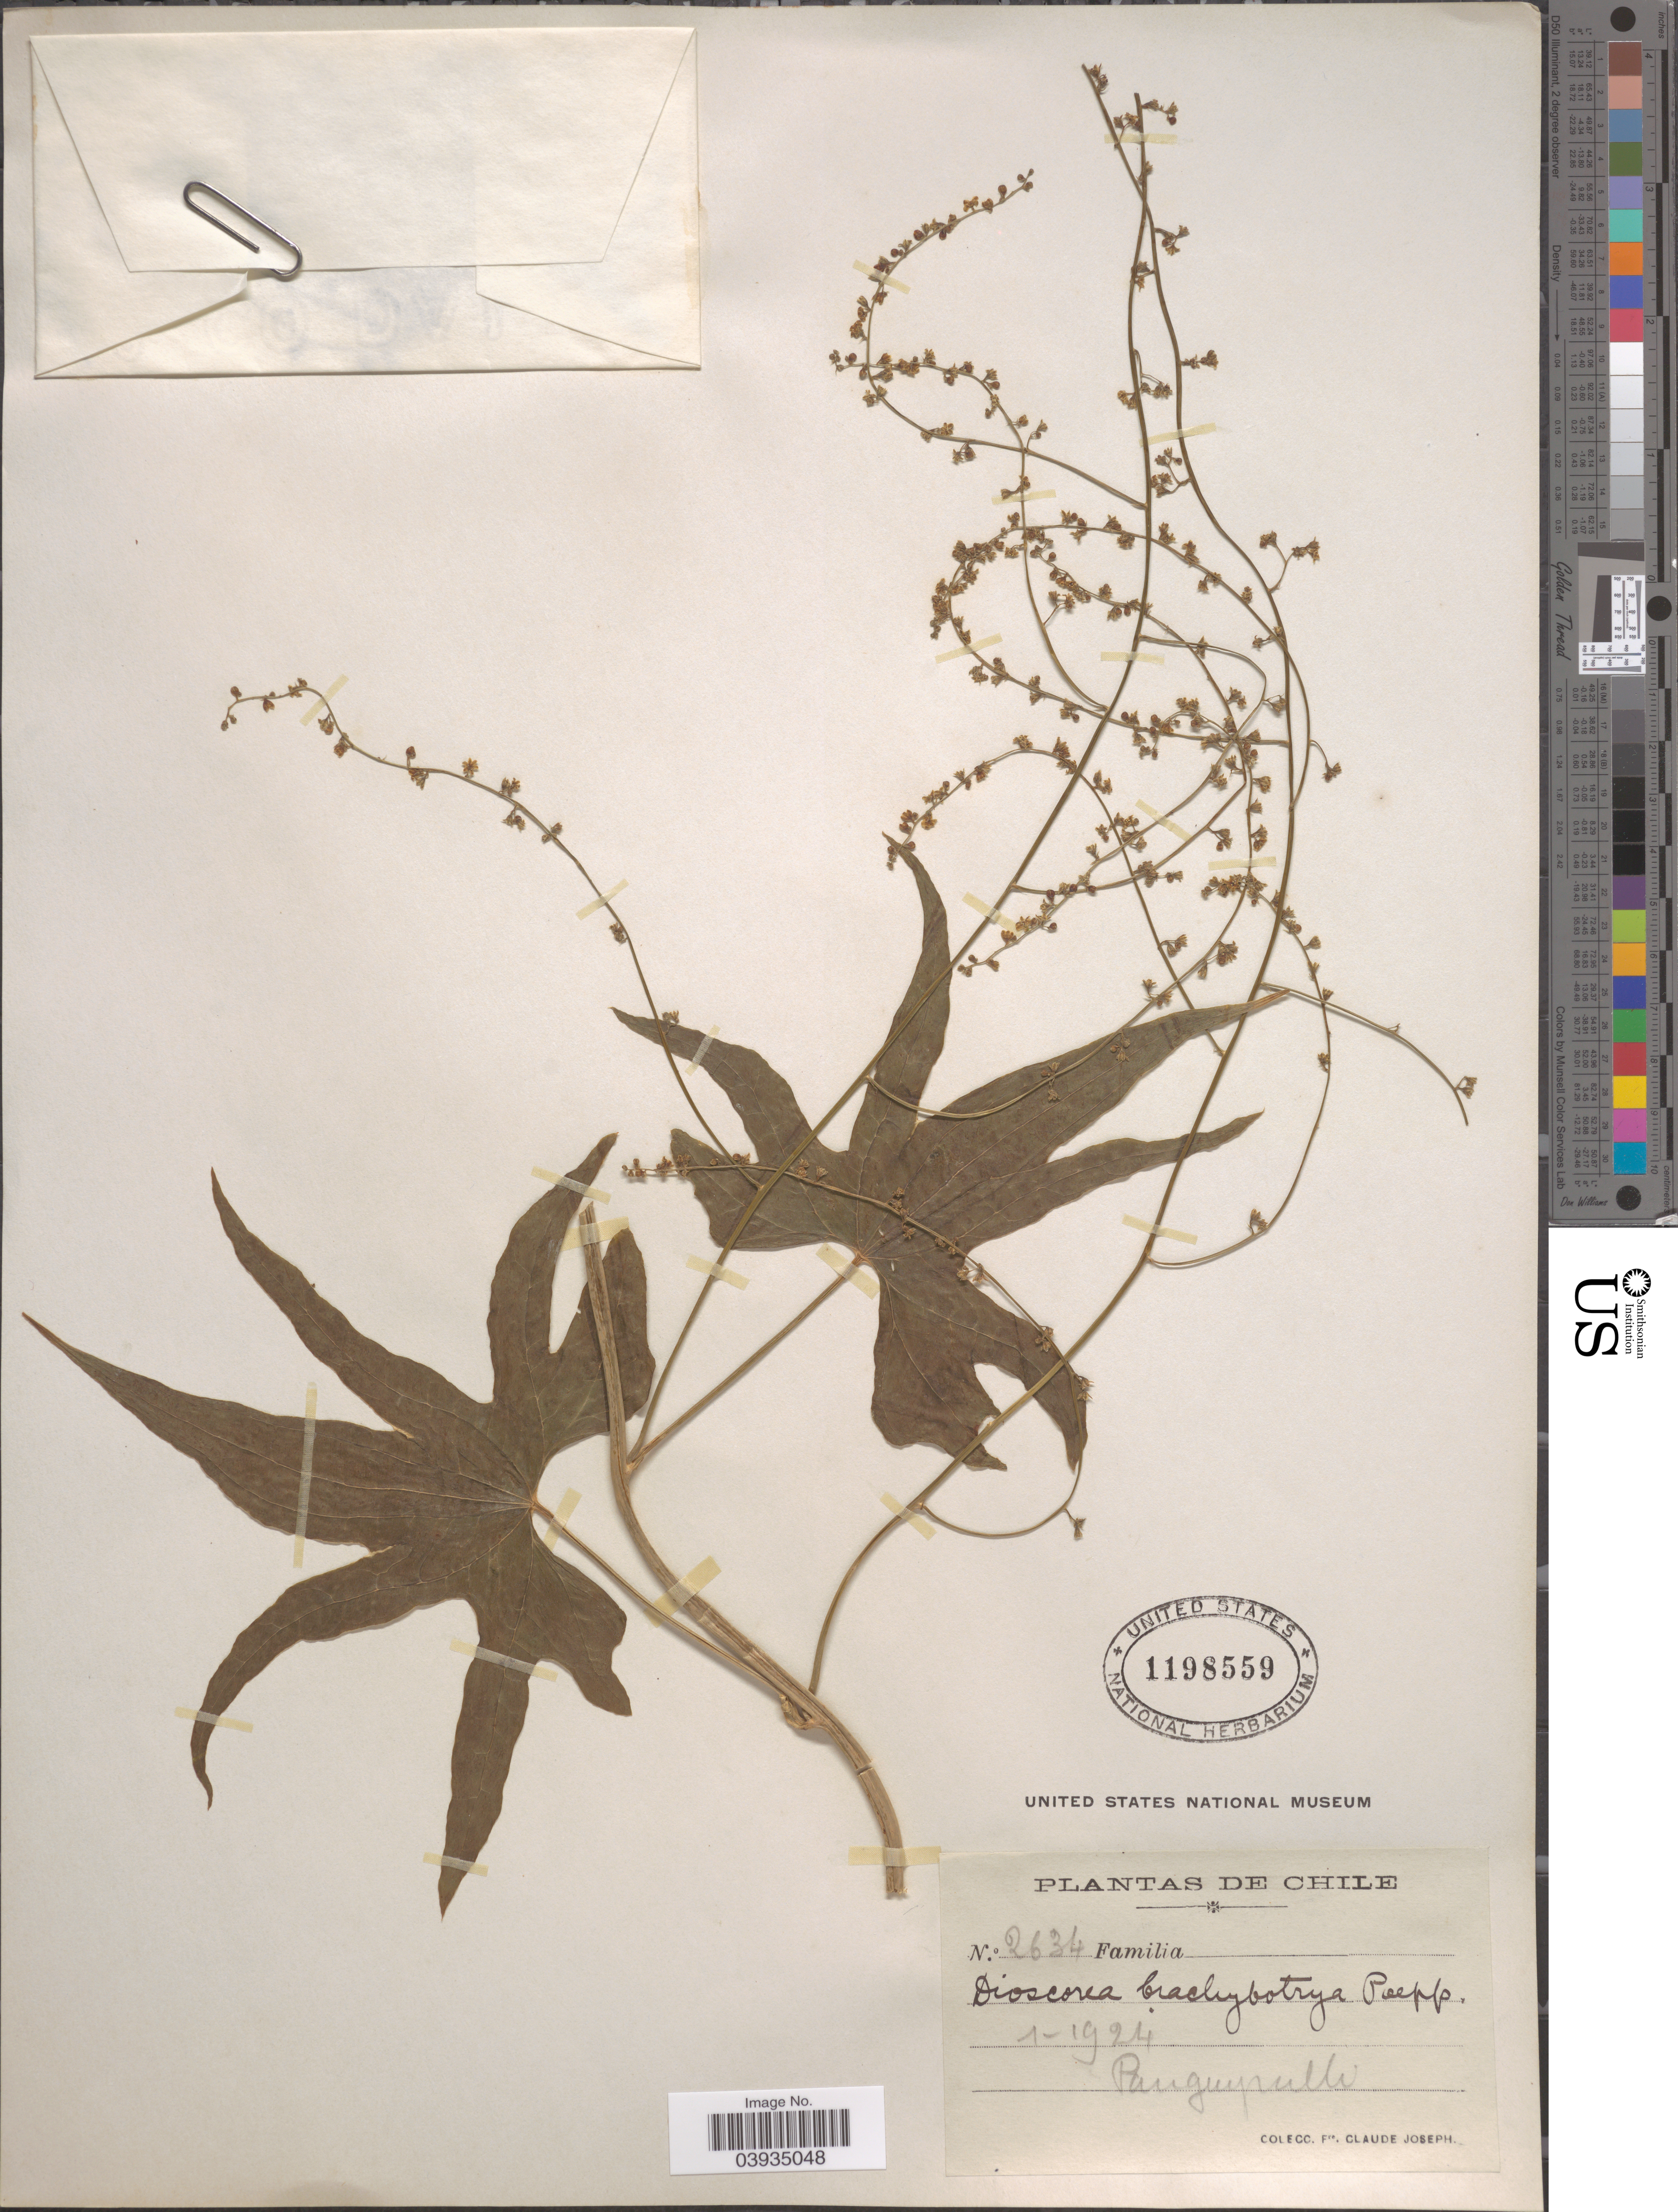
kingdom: Plantae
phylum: Tracheophyta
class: Liliopsida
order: Dioscoreales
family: Dioscoreaceae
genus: Dioscorea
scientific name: Dioscorea brachybotrya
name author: Poepp.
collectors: Bro. Claude-Joseph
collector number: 2634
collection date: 1924-01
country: Chile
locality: Panguipulli.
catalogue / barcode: US 1198559